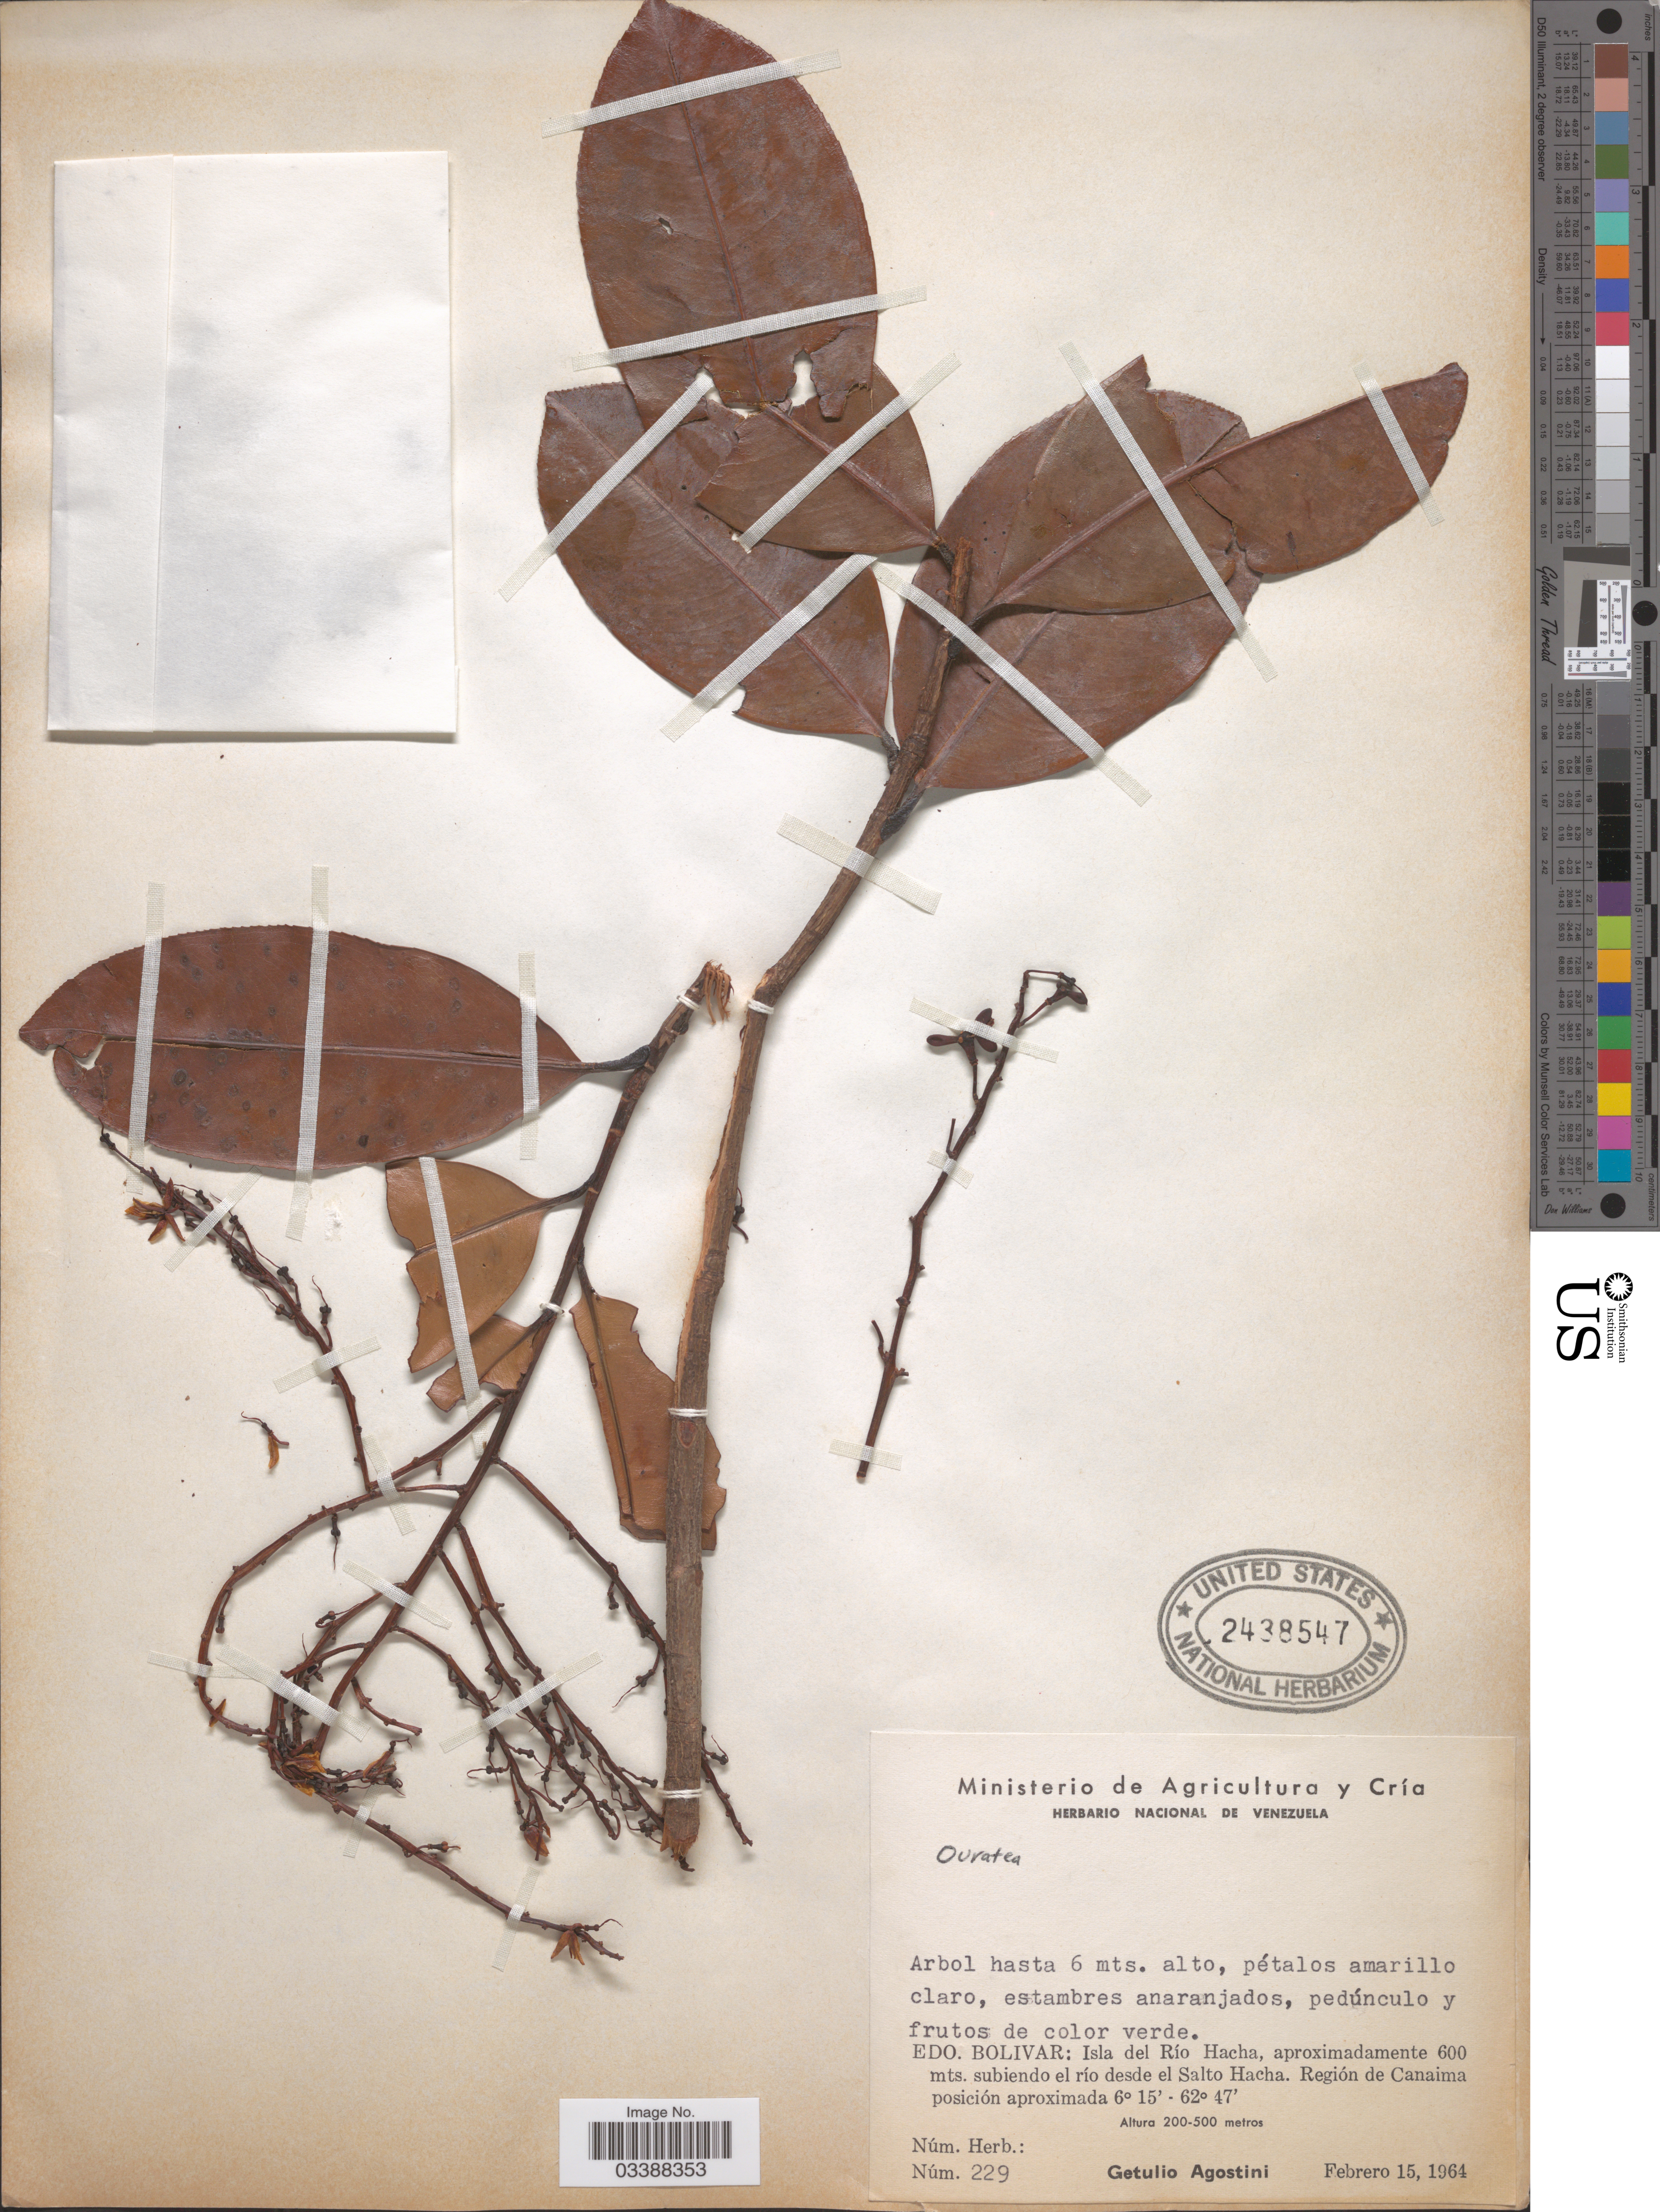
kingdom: Plantae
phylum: Tracheophyta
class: Magnoliopsida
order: Malpighiales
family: Ochnaceae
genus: Ouratea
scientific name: Ouratea sp.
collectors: G. Agostini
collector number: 229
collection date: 1964-02-15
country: Venezuela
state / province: Bolivar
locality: Isla del Río Hacha, aproximadamente 600 mts. subiendo el río desde el Salto Hacha. Región de Canaima posición.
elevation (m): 200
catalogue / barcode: US 2438547